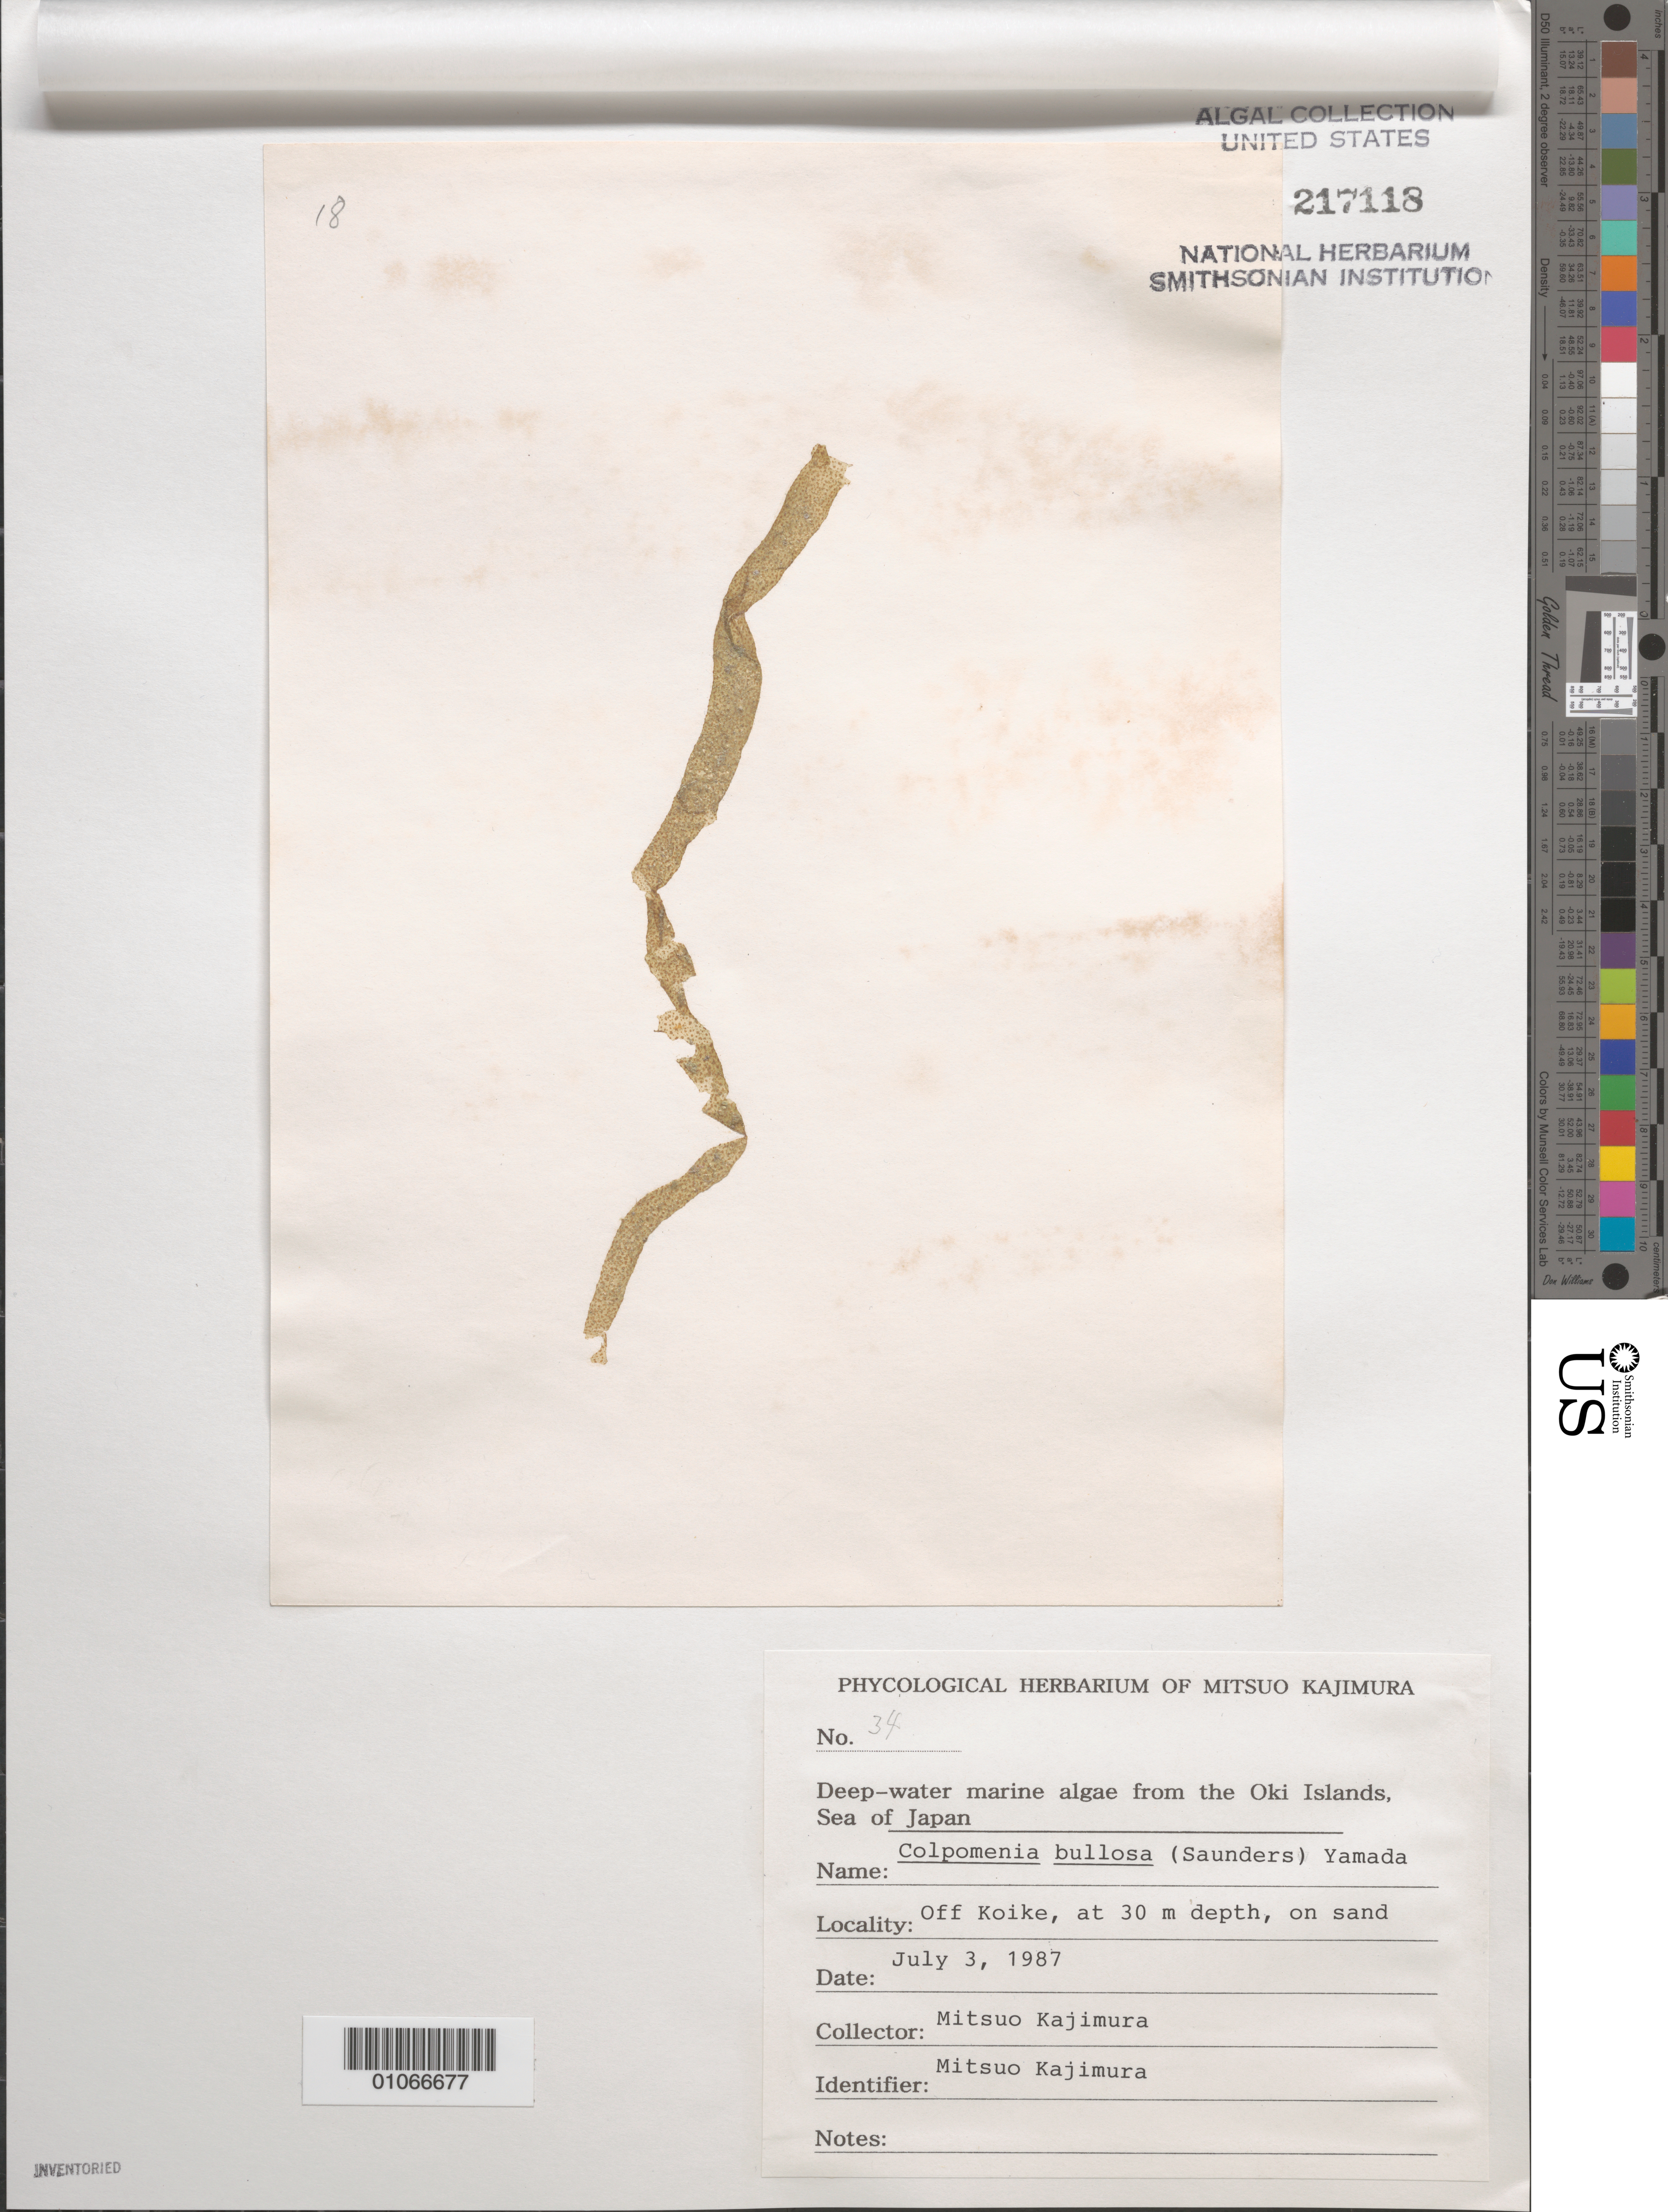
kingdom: Chromista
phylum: Ochrophyta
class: Phaeophyceae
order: Scytosiphonales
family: Scytosiphonaceae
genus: Dactylosiphon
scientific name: Dactylosiphon bullosus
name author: (D.A. Saunders) Santiañez et al.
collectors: M. Kajimura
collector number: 34 & specimen 18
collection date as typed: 03 Jul 1987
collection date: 1987-07-03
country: Japan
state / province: Simane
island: Oki Is.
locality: Off Koike, Sea of Japan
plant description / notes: Phycologial Herbarium of Mitsuo Kajimura, Deep-water marine algae from the Oki Islands, Sea of Japan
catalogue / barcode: US 217118